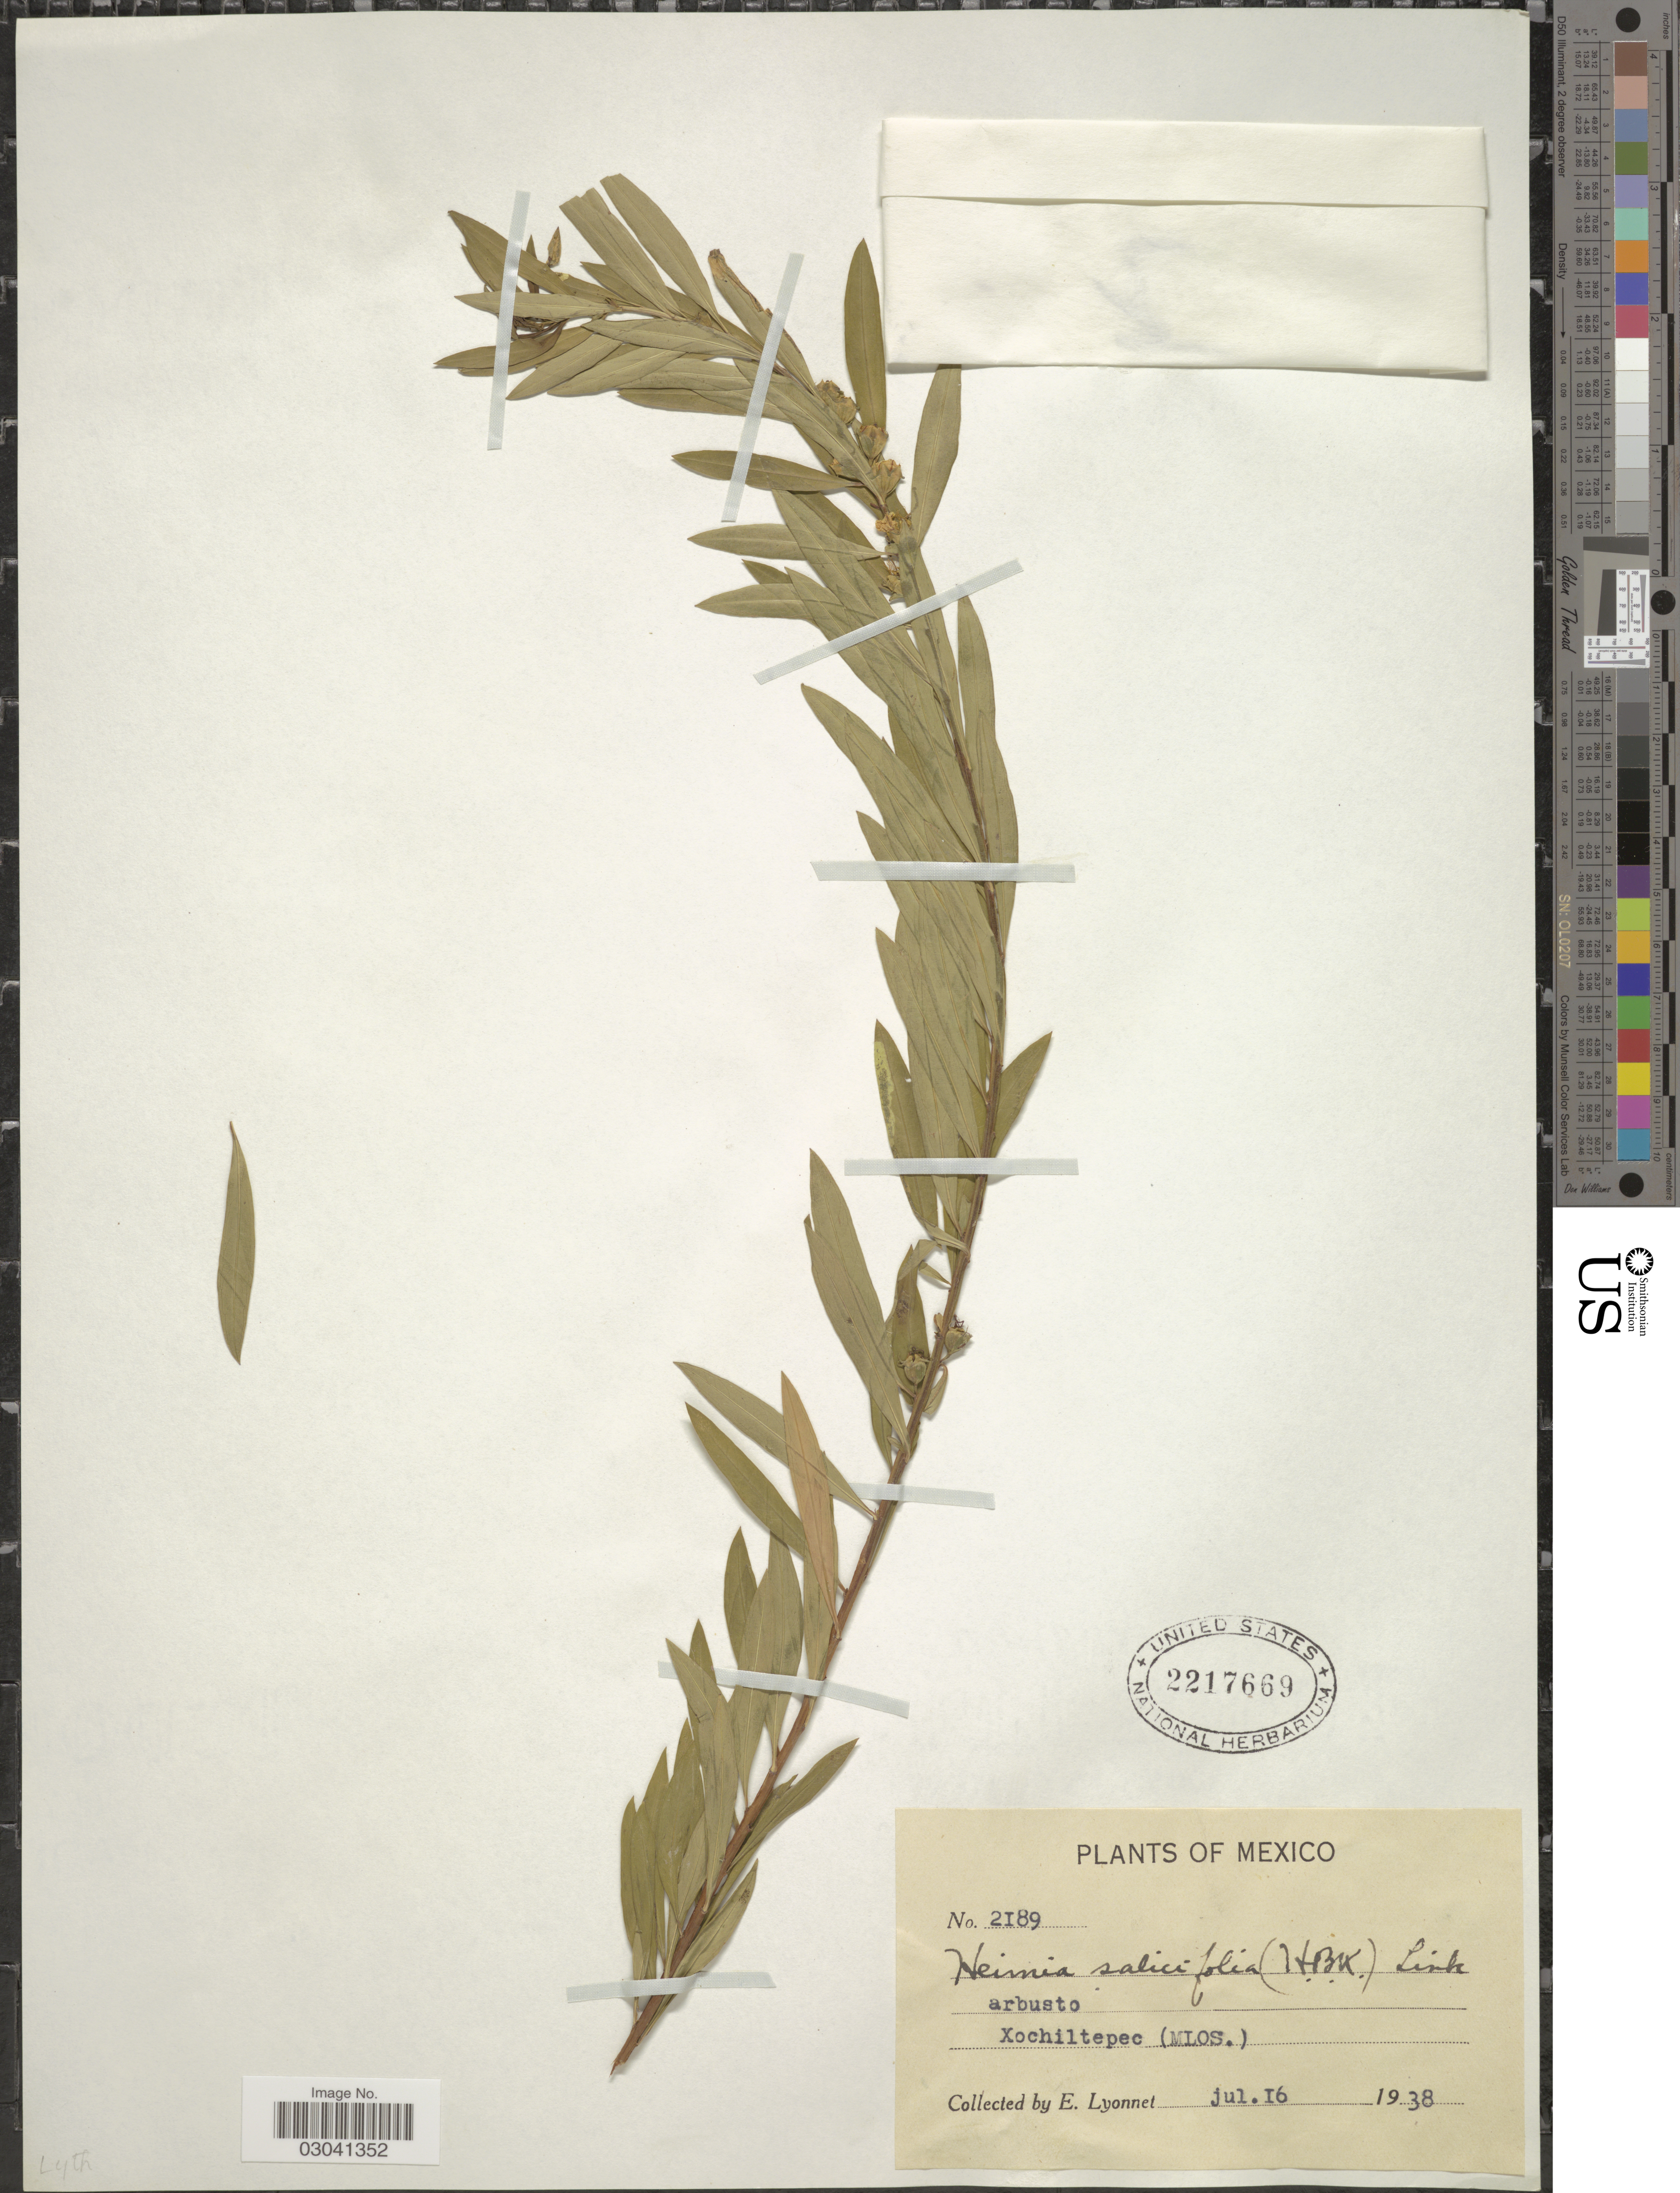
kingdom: Plantae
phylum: Tracheophyta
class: Magnoliopsida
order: Myrtales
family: Lythraceae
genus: Heimia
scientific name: Heimia salicifolia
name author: Link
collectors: E. Lyonnet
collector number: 2189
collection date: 1938-07-16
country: Mexico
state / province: Morelos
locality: Xochiltepec (Mlos.).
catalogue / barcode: US 2217669